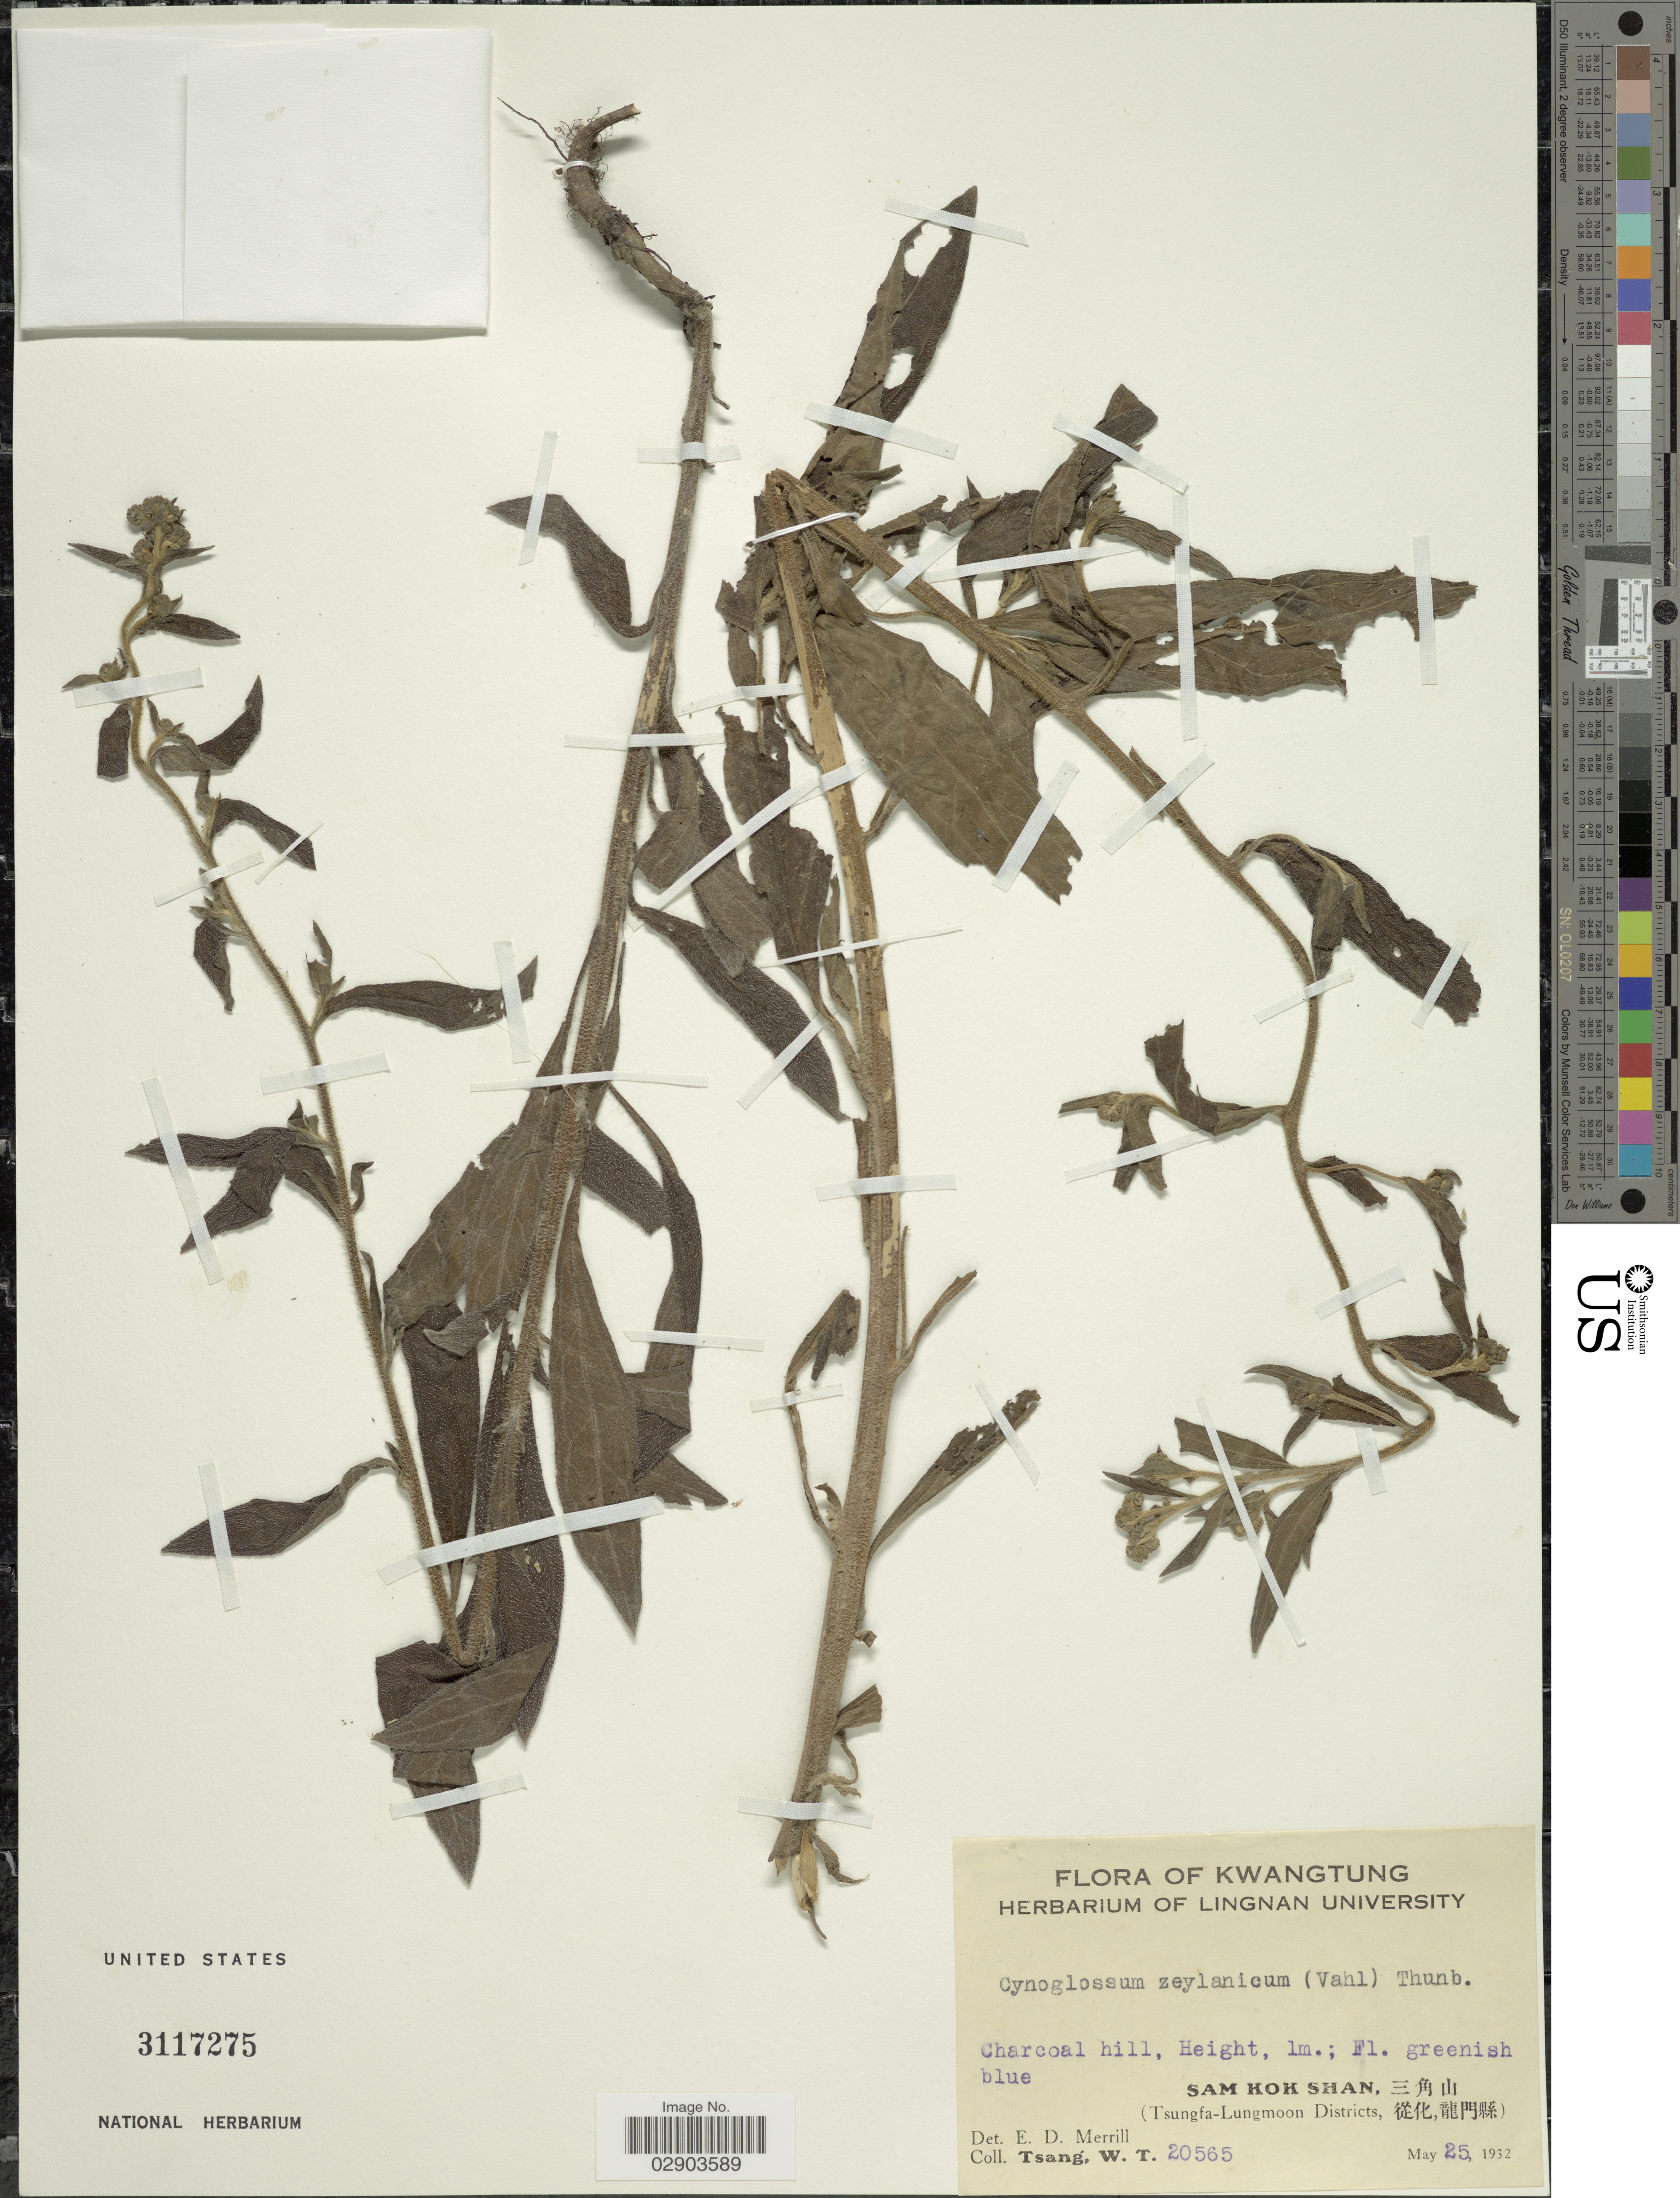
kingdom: Plantae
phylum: Tracheophyta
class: Magnoliopsida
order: Boraginales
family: Boraginaceae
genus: Cynoglossum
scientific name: Cynoglossum zeylanicum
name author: Thunb. ex Lehm.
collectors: W. T. Tsang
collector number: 20565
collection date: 1932-05-25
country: China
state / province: Guangdong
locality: Kwangtung, Sam Kok Shan, (Tsungfa-Lungmoon Districts), Charcoal hill.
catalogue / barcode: US 3117275